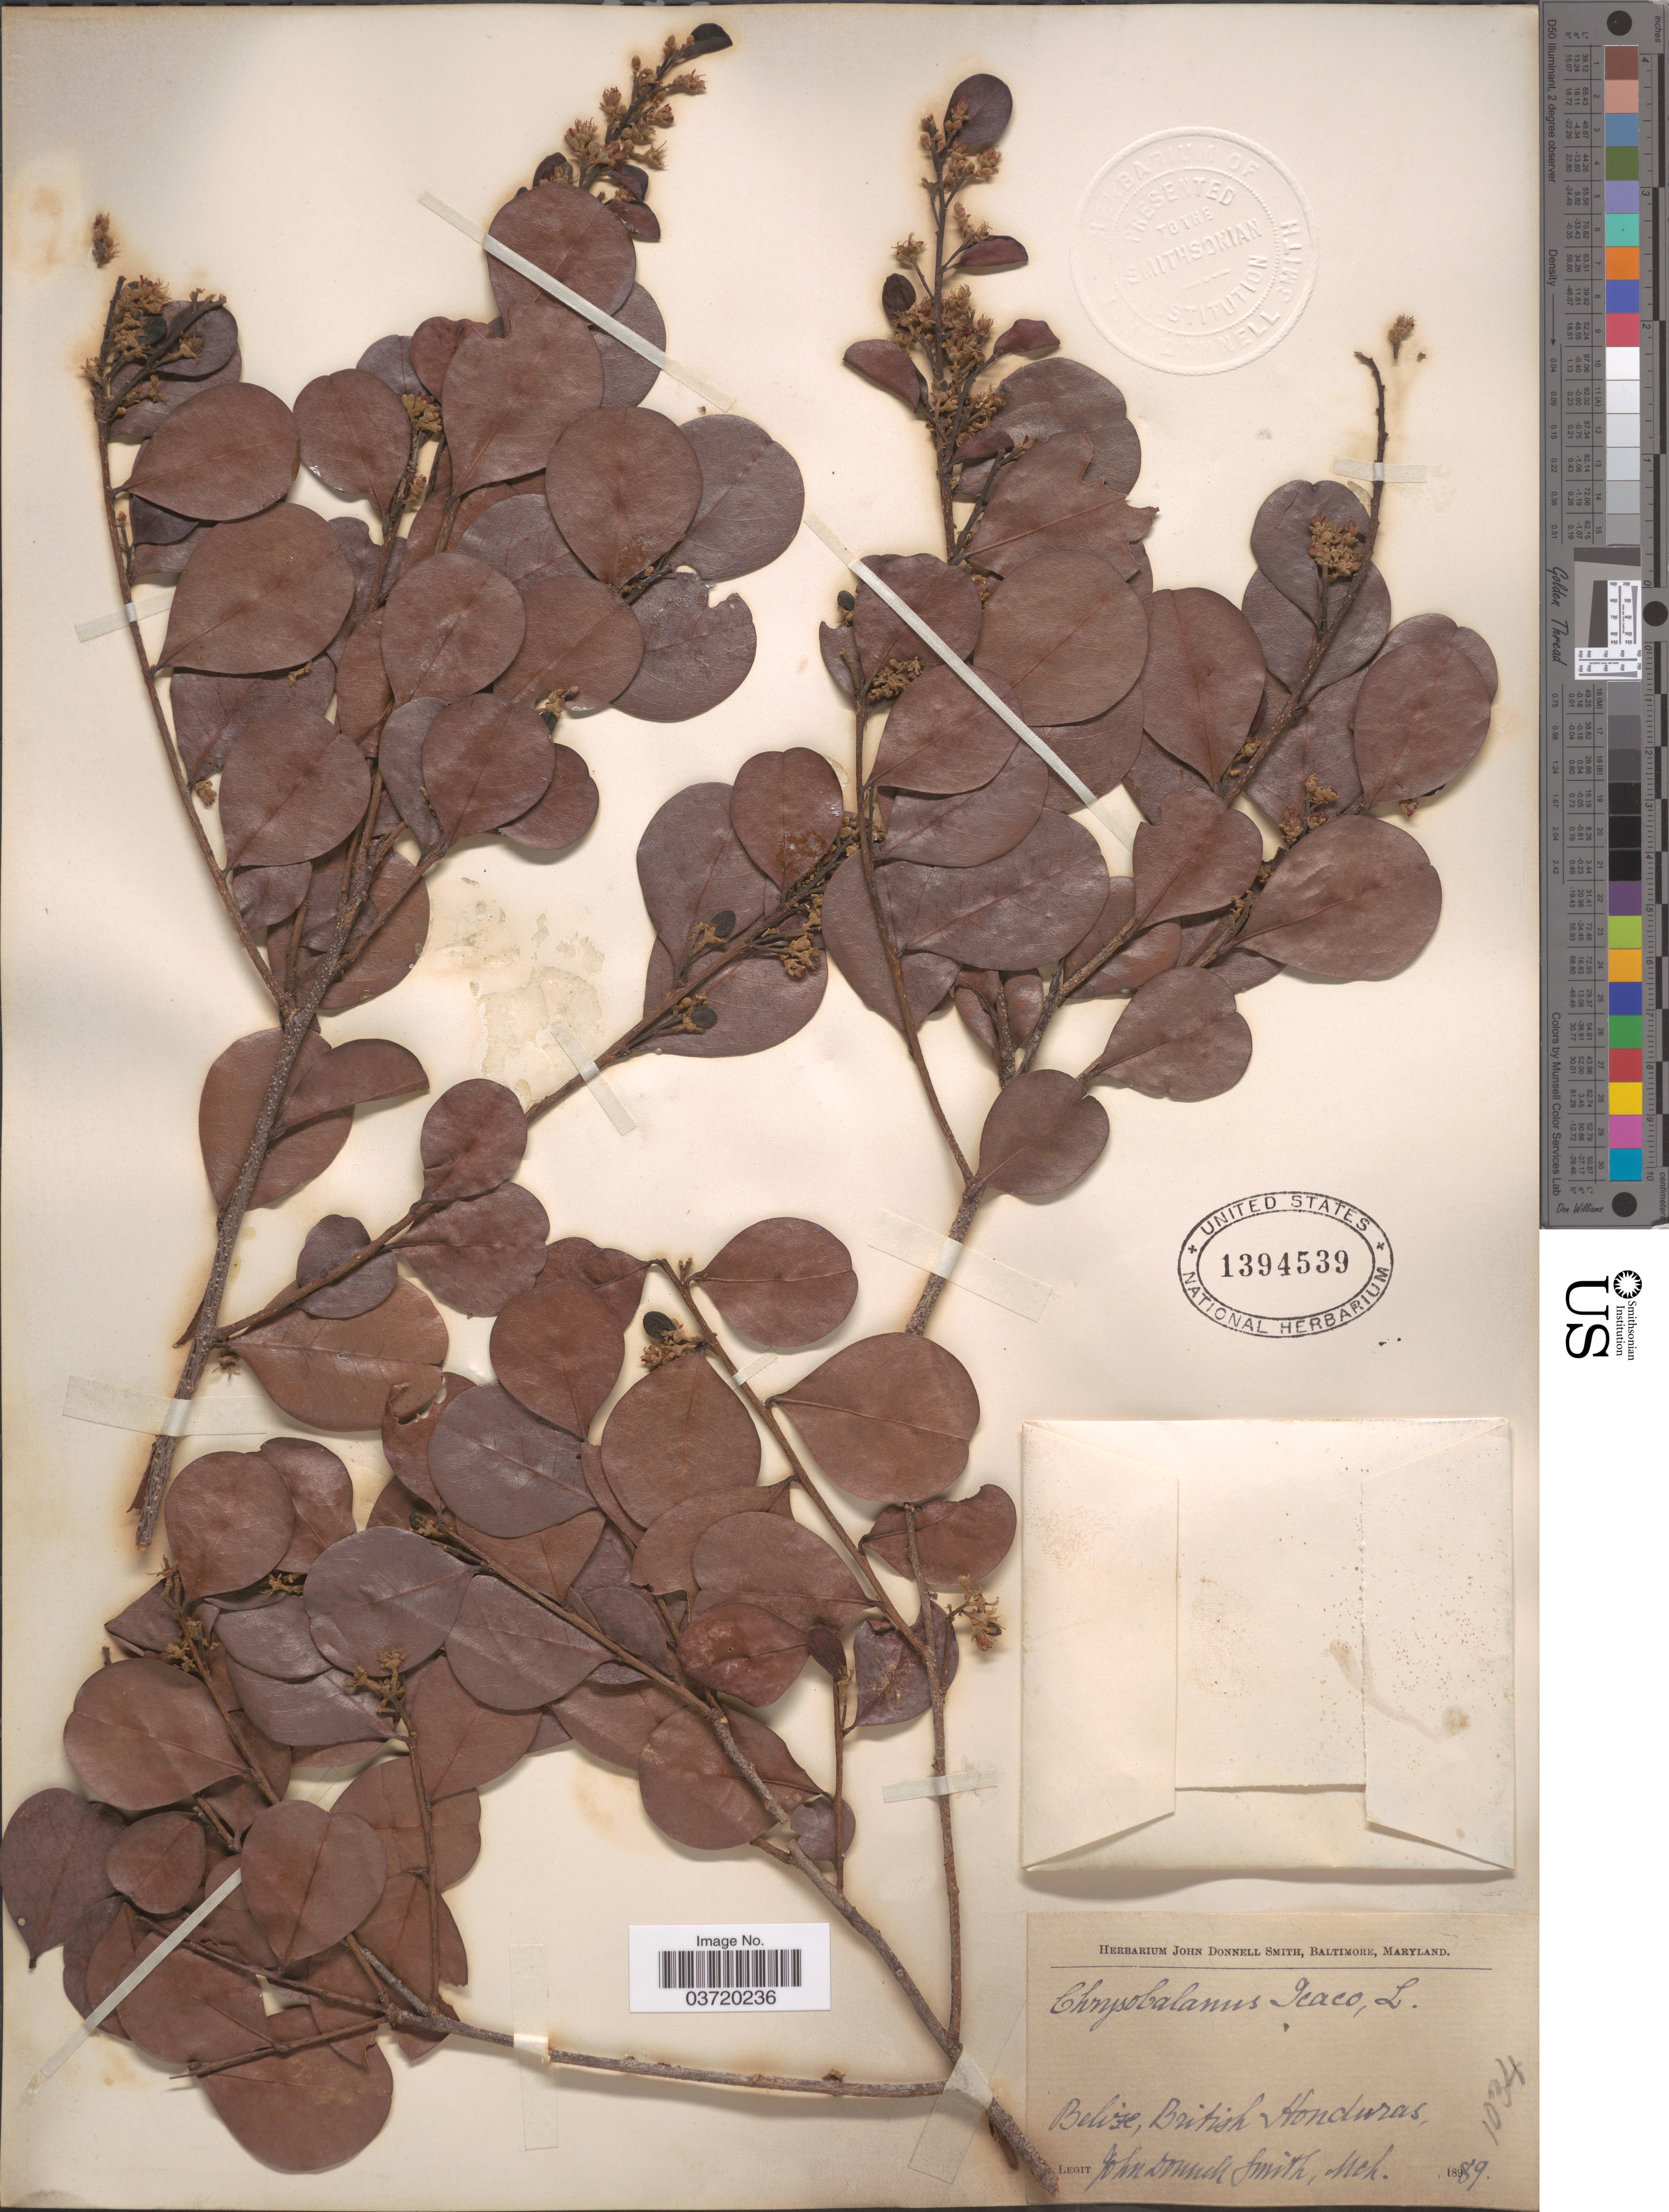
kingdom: Plantae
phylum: Tracheophyta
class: Magnoliopsida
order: Malpighiales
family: Chrysobalanaceae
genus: Chrysobalanus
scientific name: Chrysobalanus icaco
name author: L.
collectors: J. Donnell Smith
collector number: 1034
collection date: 1889-03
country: Belize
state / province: Belize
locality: British Honduras.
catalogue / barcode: US 1394539